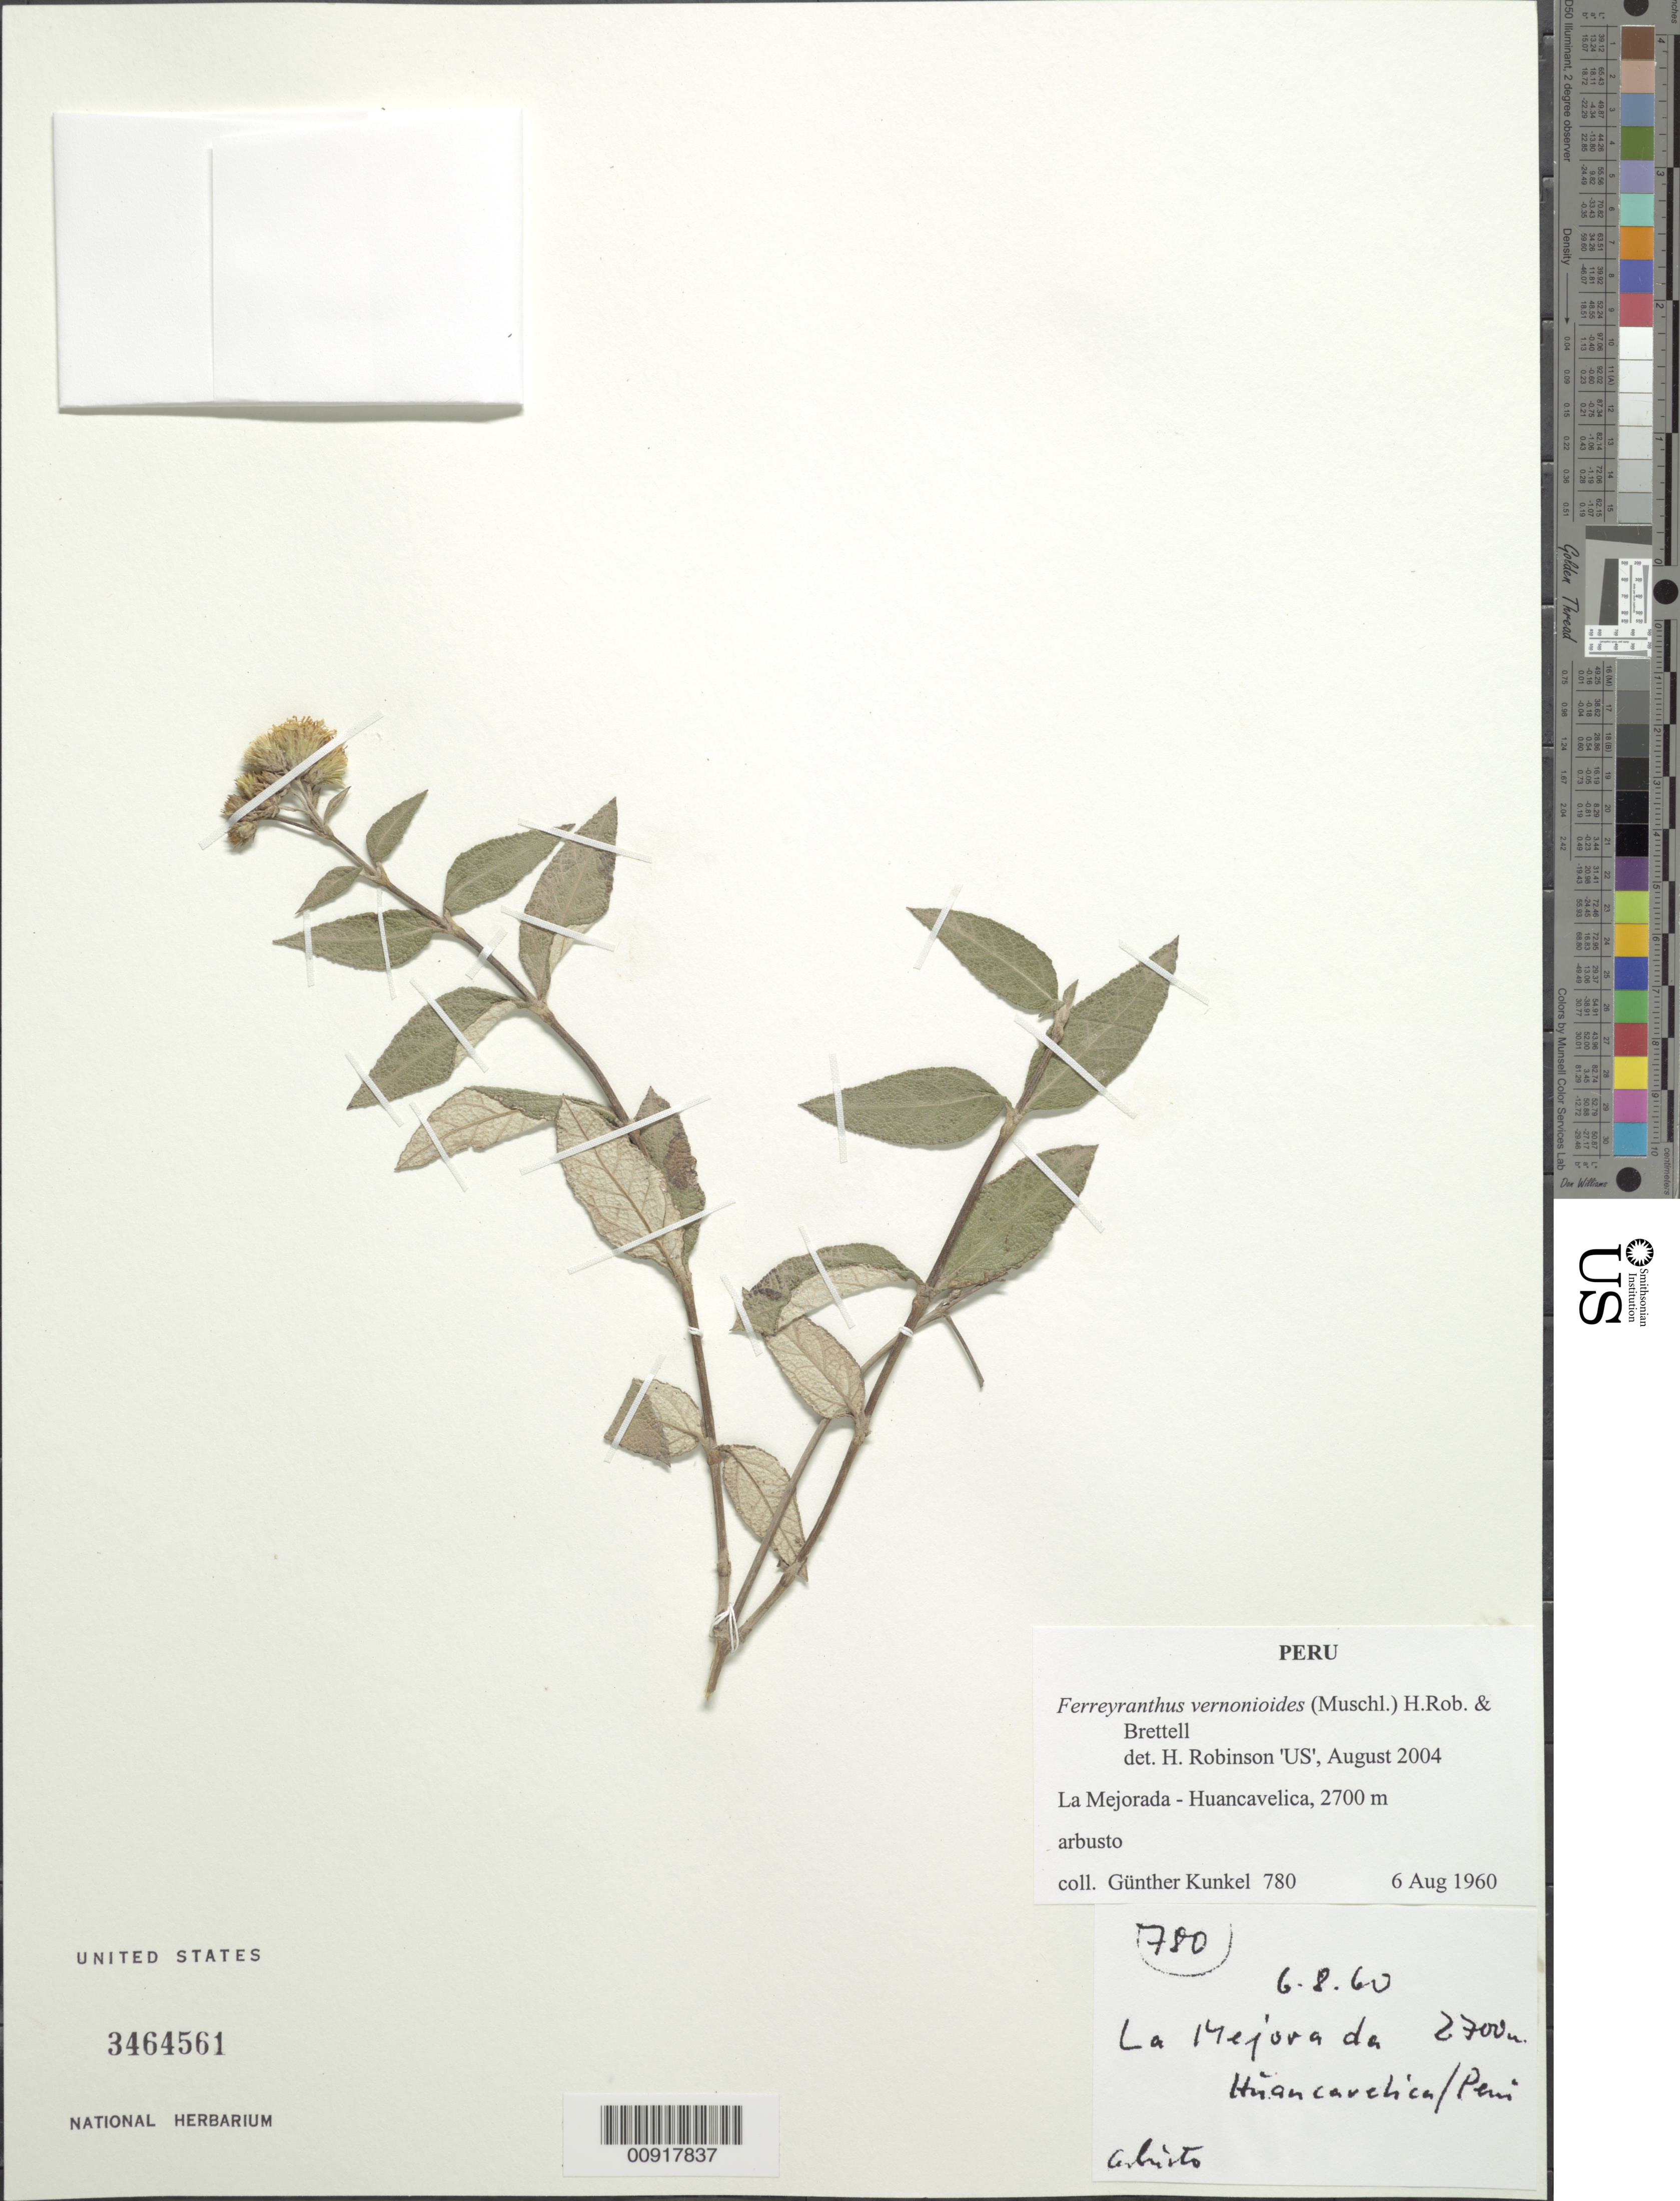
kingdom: Plantae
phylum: Tracheophyta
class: Magnoliopsida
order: Asterales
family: Asteraceae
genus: Ferreyranthus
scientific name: Ferreyranthus vernonioides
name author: (Muschl.) H. Rob. & Brettell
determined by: Robinson, Harold E., (US)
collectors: G. Kunkel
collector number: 780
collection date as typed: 6 August 1960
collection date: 1960-08-06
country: Peru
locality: La Mejorada-Huancavelica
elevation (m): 2700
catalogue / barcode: US 3464561